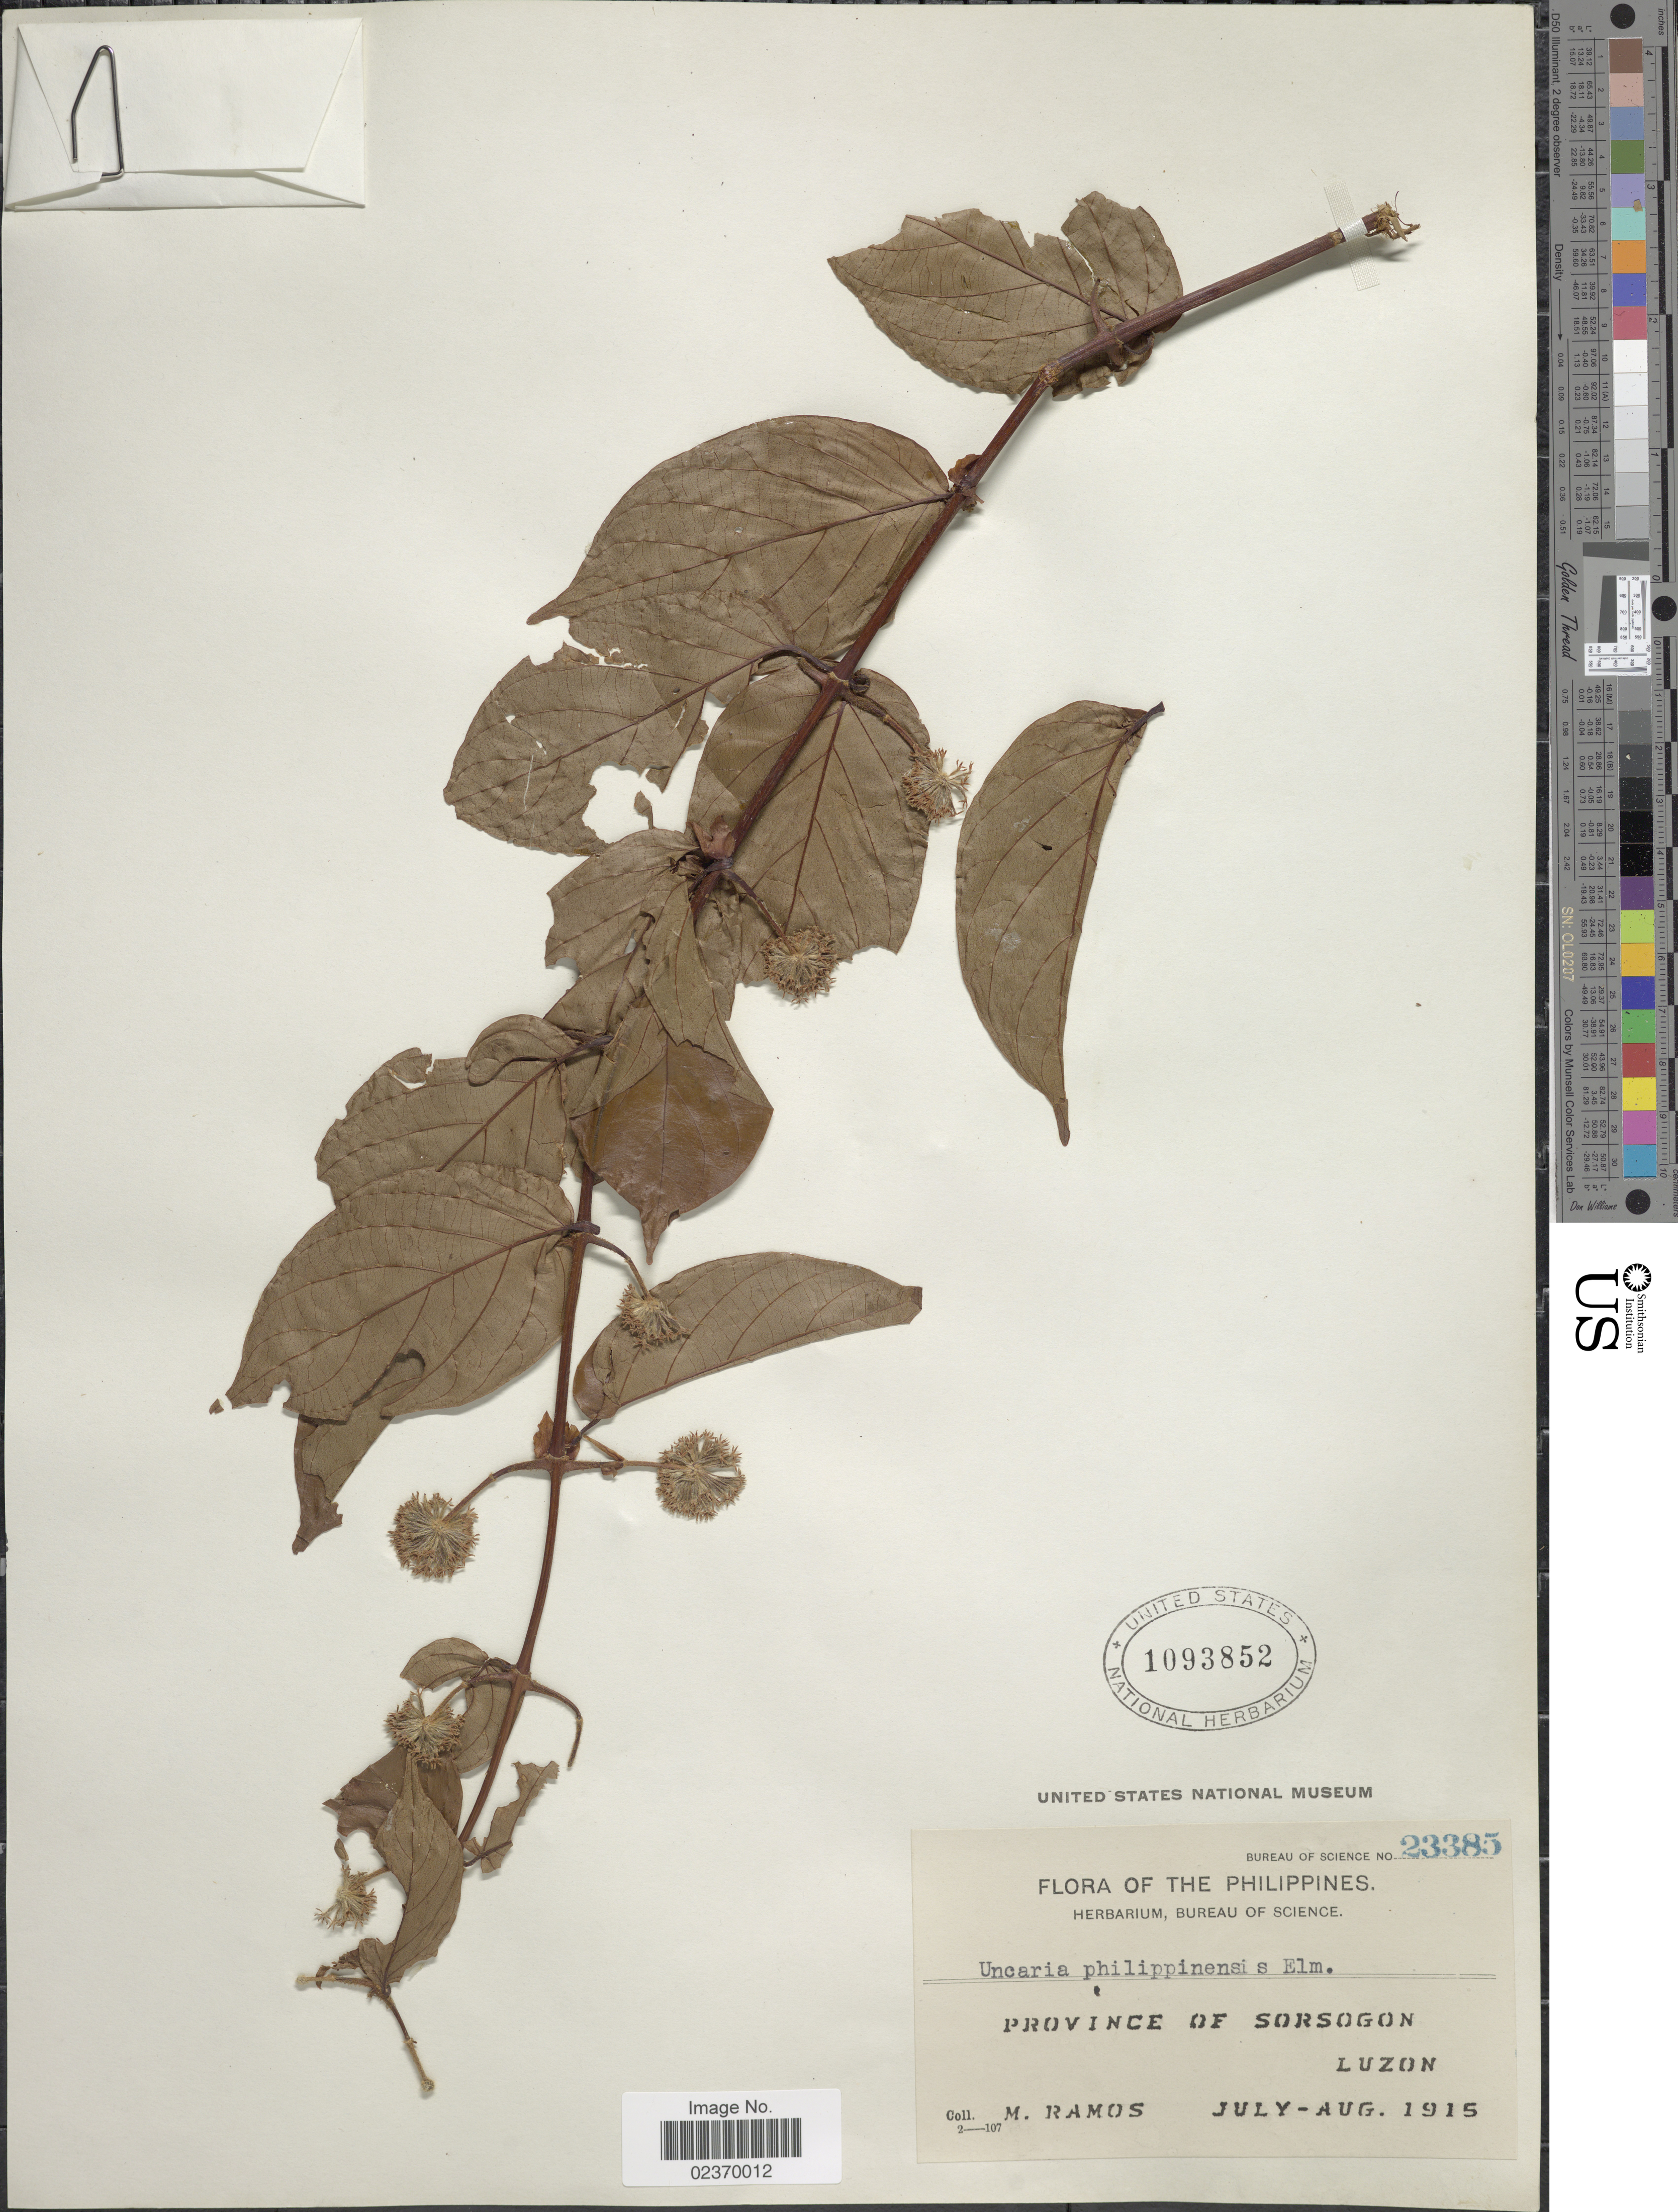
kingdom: Plantae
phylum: Tracheophyta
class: Magnoliopsida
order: Gentianales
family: Rubiaceae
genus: Uncaria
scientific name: Uncaria philippinensis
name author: Elmer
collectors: M. Ramos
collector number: Bureau of Science 23385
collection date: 1915-07/1915-08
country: Philippines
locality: Province of Sorsogon, Luzon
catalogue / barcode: US 1093852